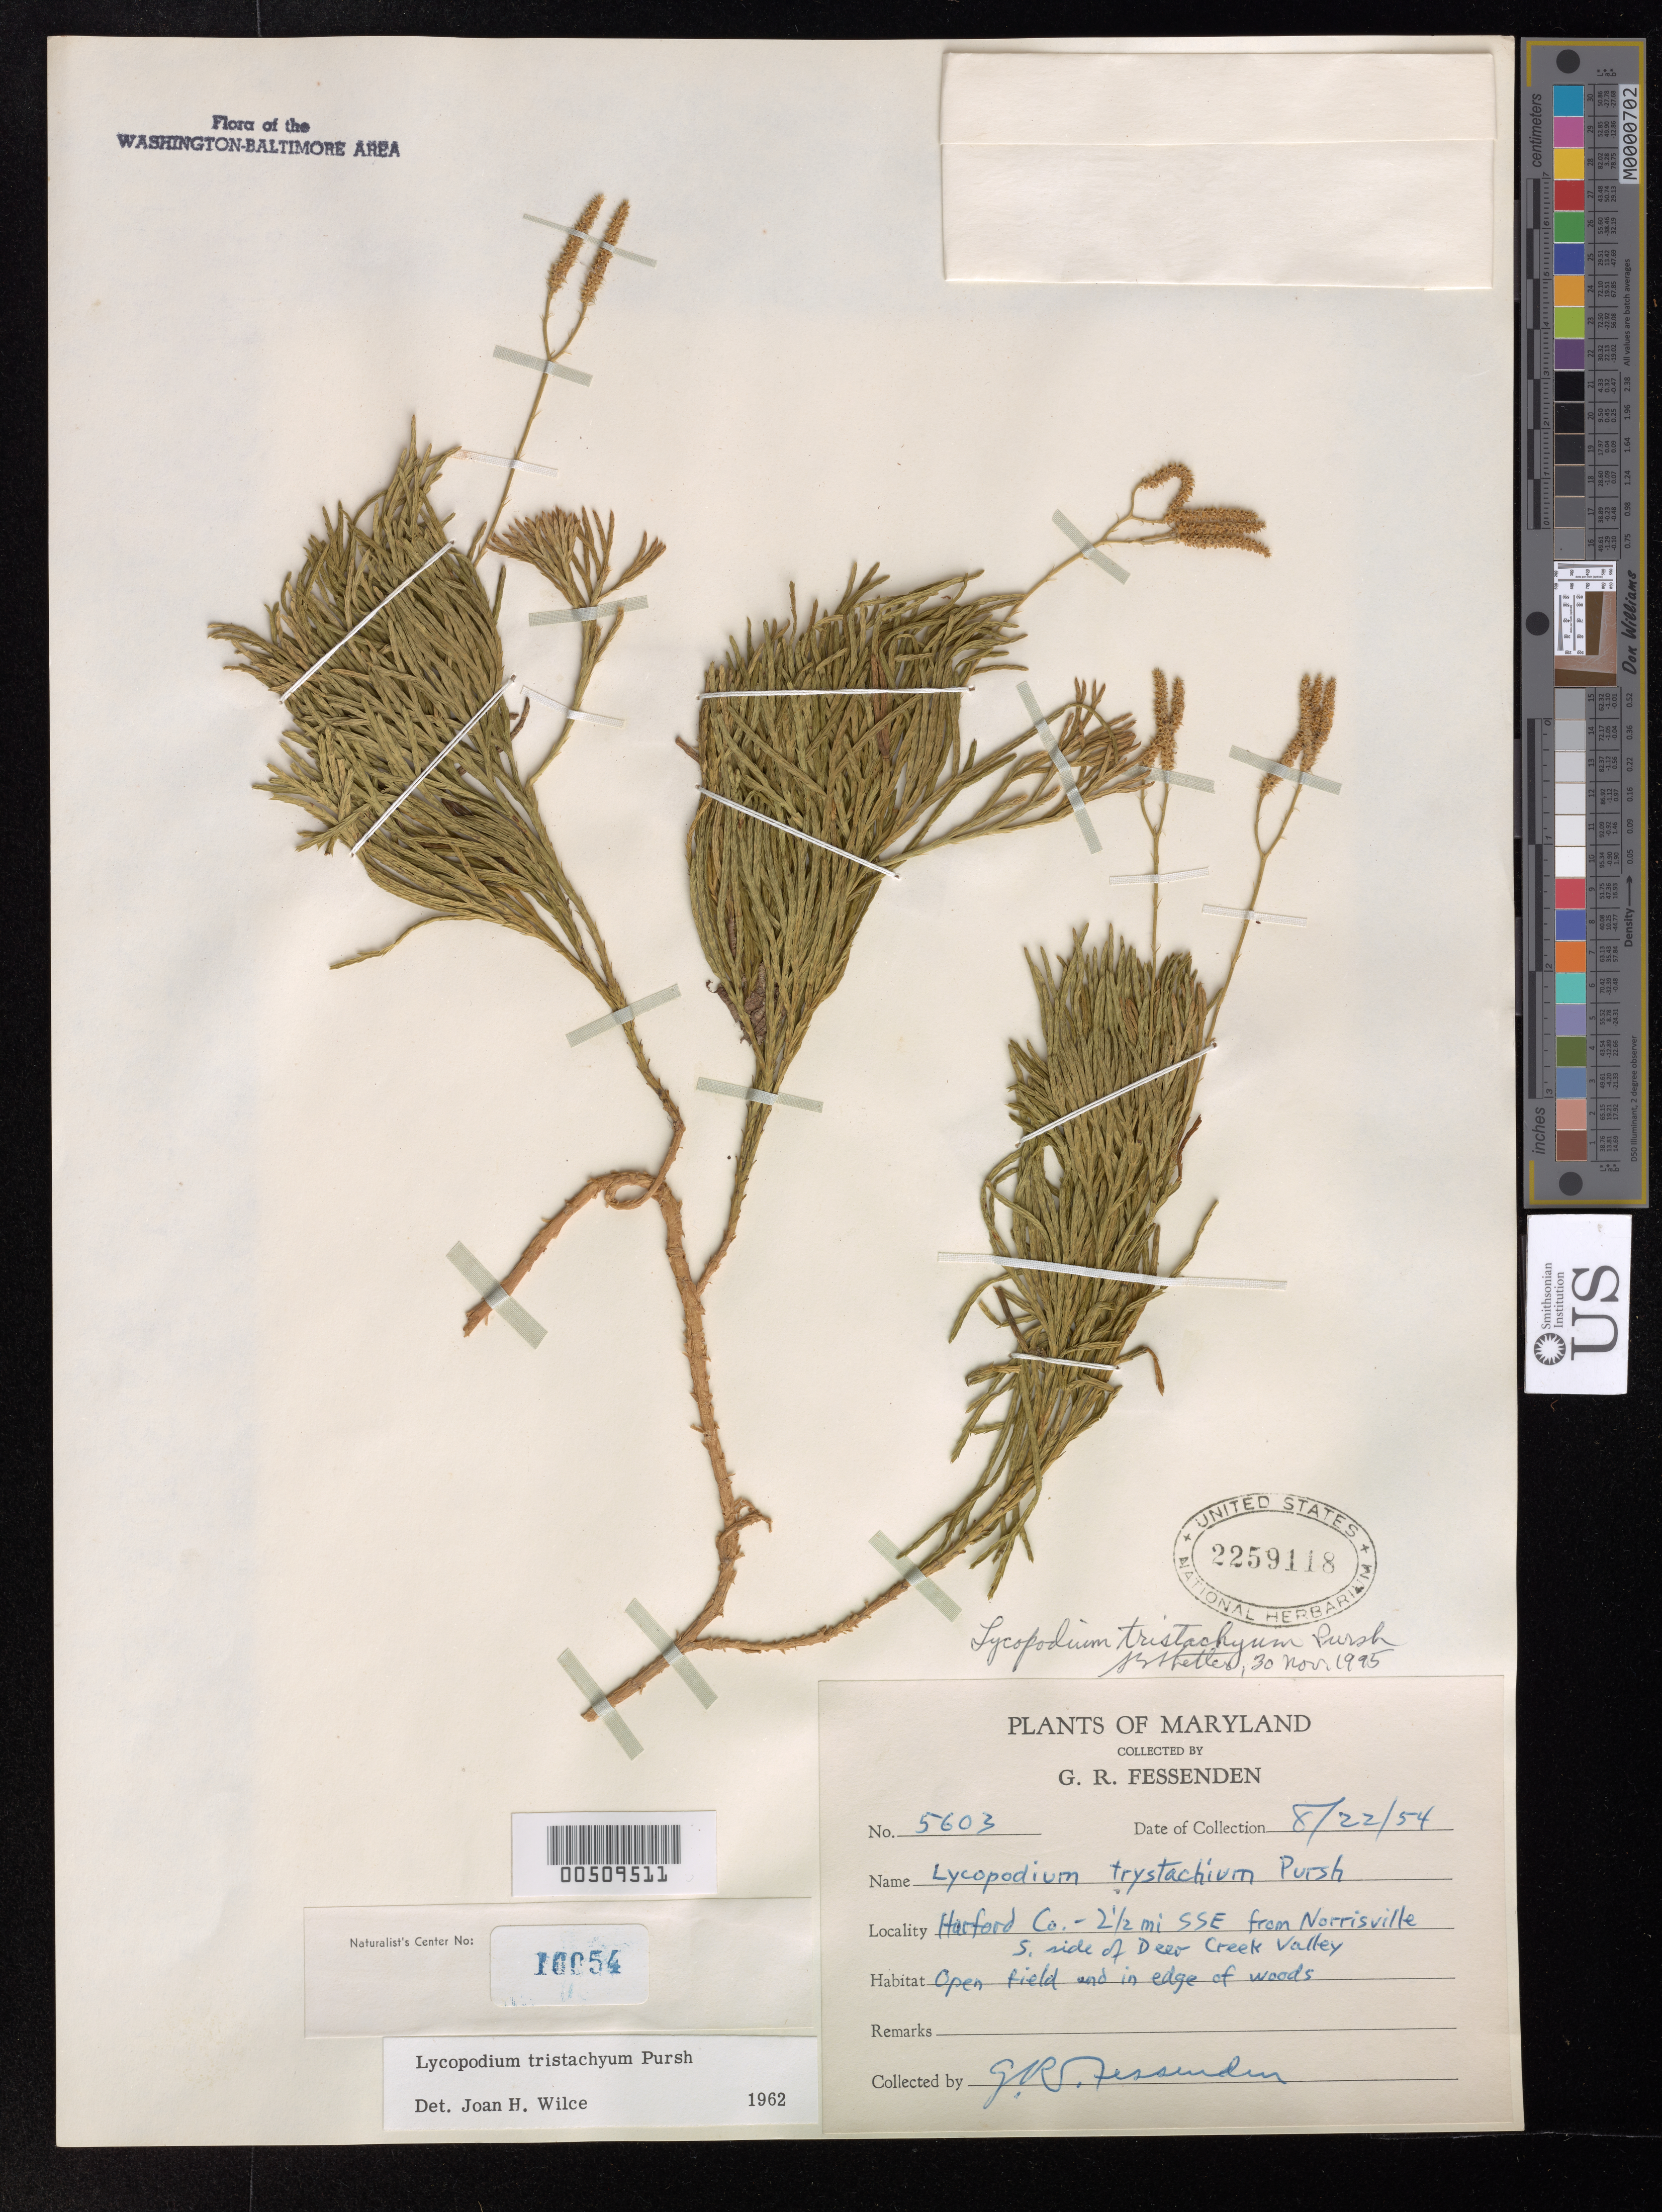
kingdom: Plantae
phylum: Tracheophyta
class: Lycopodiopsida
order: Lycopodiales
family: Lycopodiaceae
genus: Diphasiastrum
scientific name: Diphasiastrum tristachyum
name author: (Pursh) Holub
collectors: G. Fessenden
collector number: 5603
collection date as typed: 22 Aug 1954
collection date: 1954-08-22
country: United States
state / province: Maryland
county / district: Harford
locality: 2.5 mi SSE from Norrisville, S side of Deer Creek Valley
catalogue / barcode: US 2259118